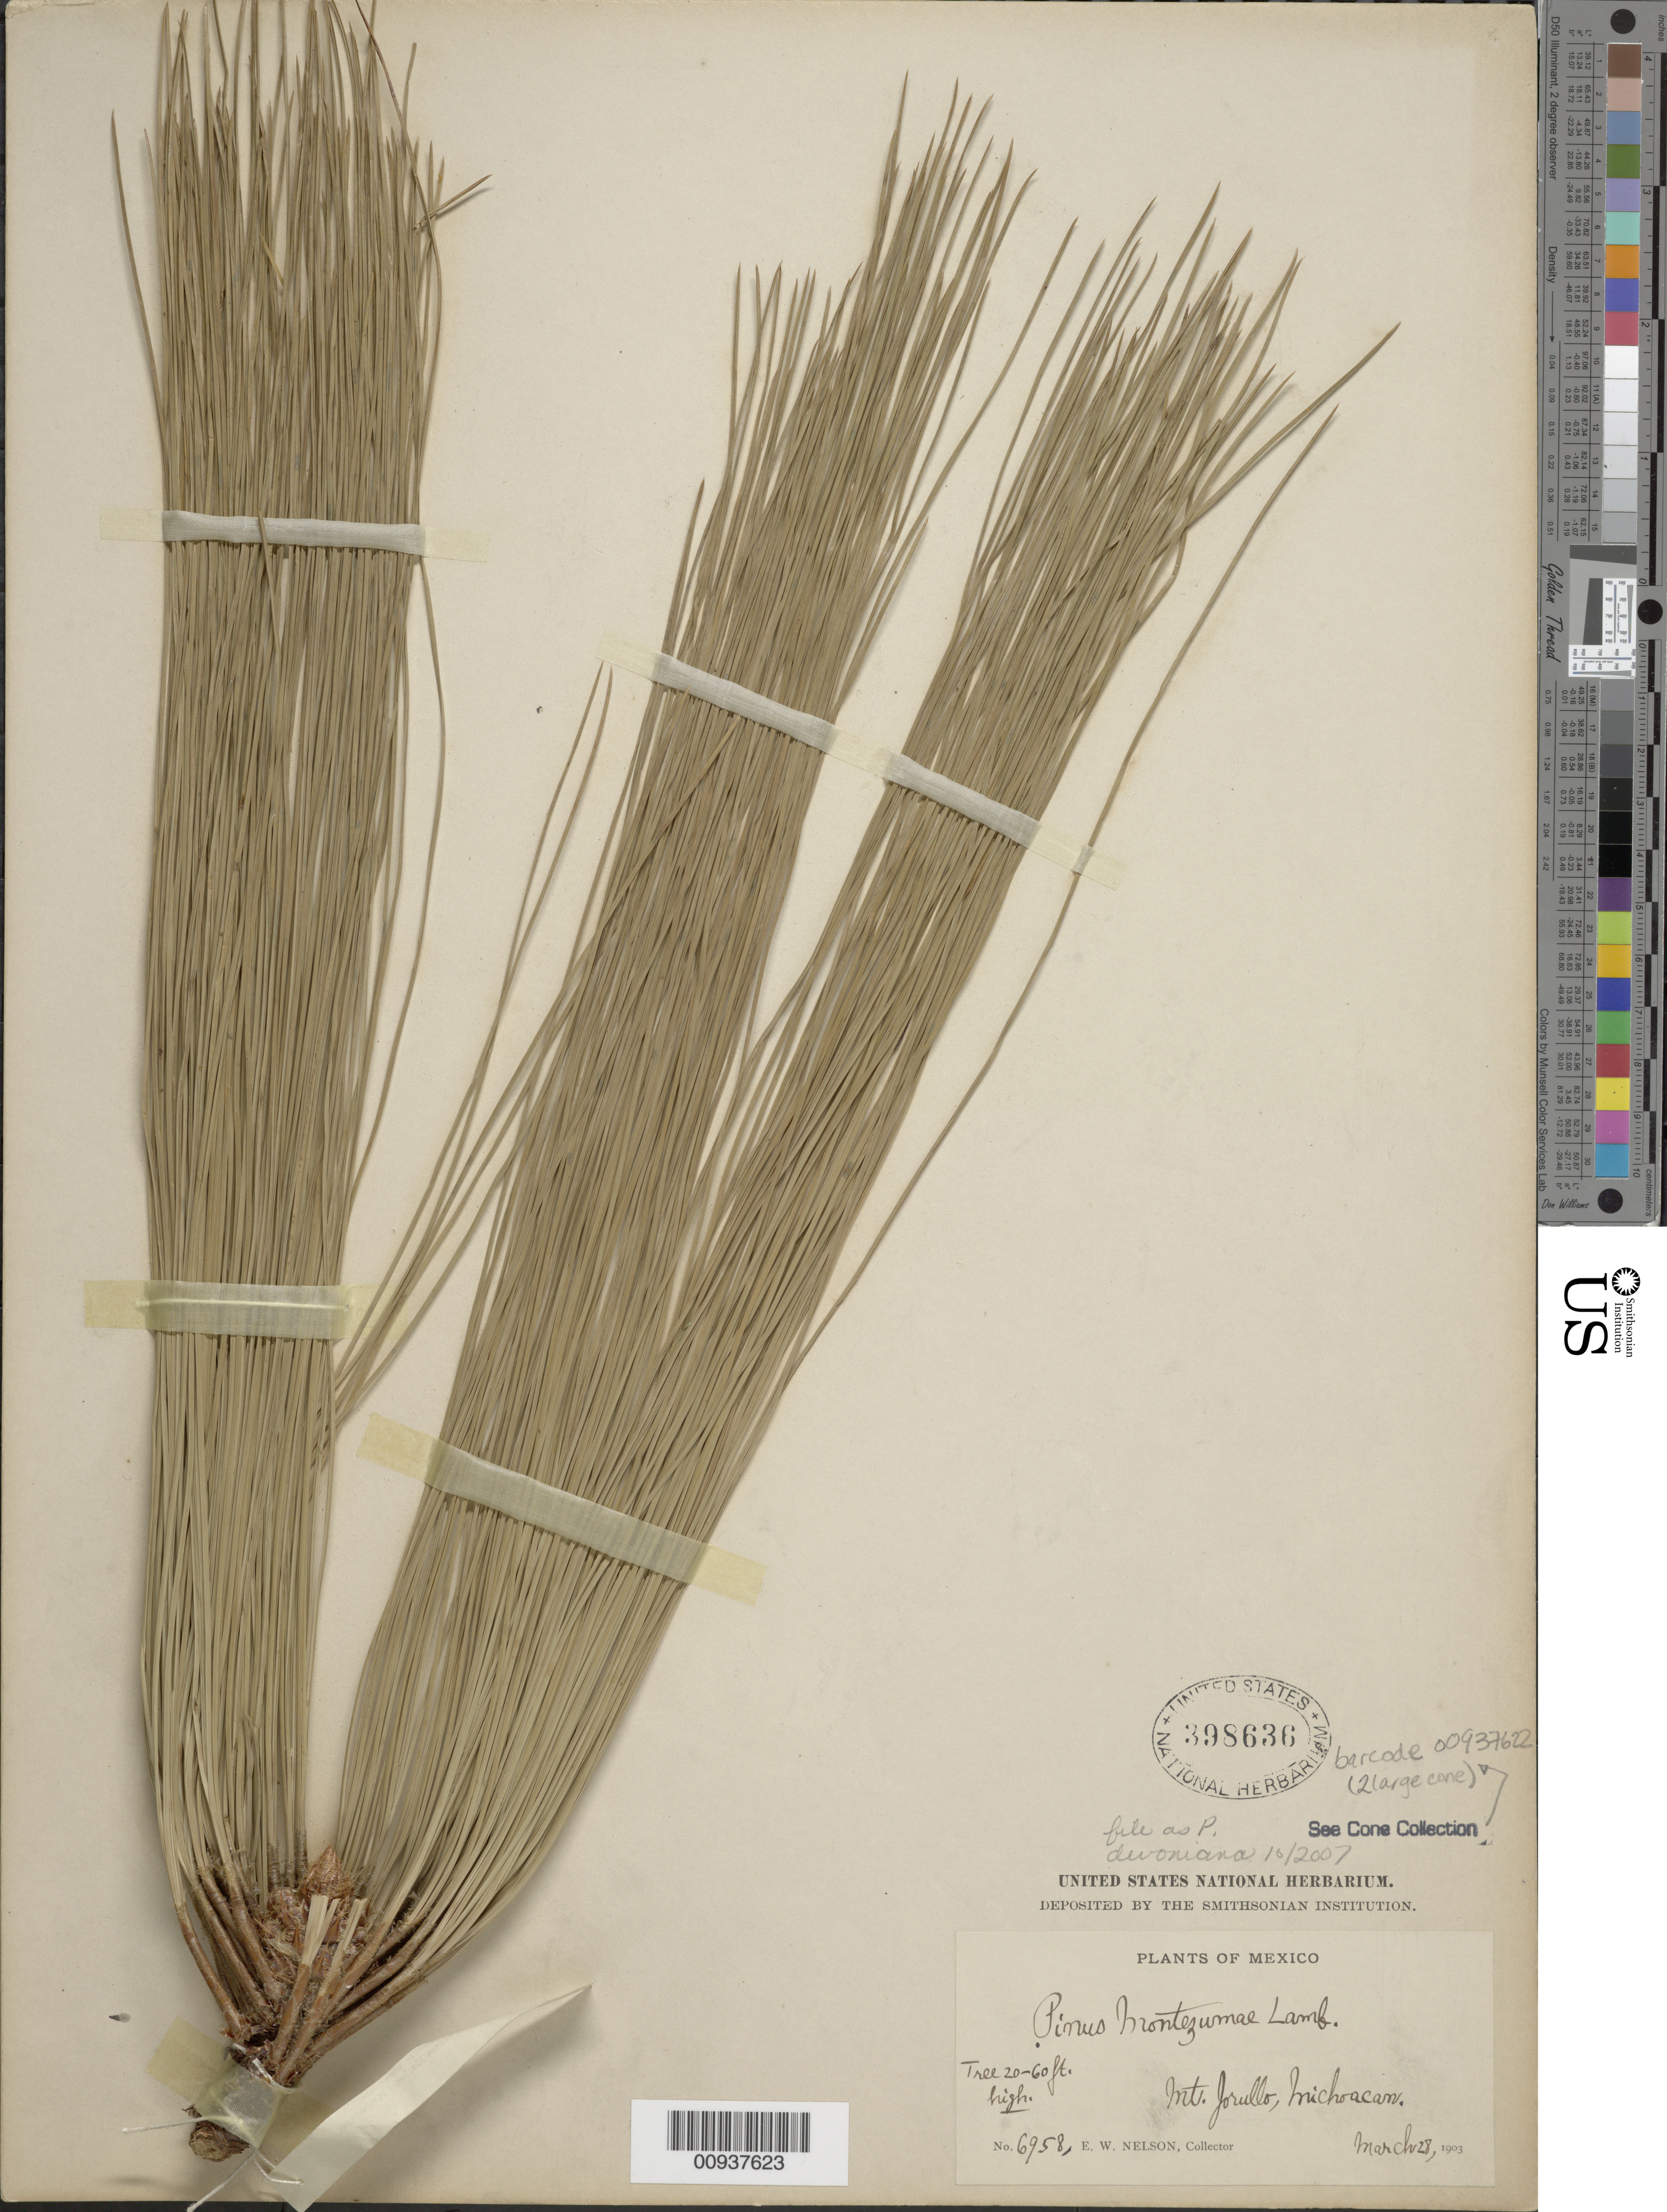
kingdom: Plantae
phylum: Tracheophyta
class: Pinopsida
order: Pinales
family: Pinaceae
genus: Pinus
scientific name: Pinus devoniana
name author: Lindl.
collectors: E. W. Nelson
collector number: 6958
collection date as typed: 28 Mar 1903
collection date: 1903-03-28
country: Mexico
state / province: Michoacán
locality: Mt. Jorullo.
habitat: Mountain.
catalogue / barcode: US 398636